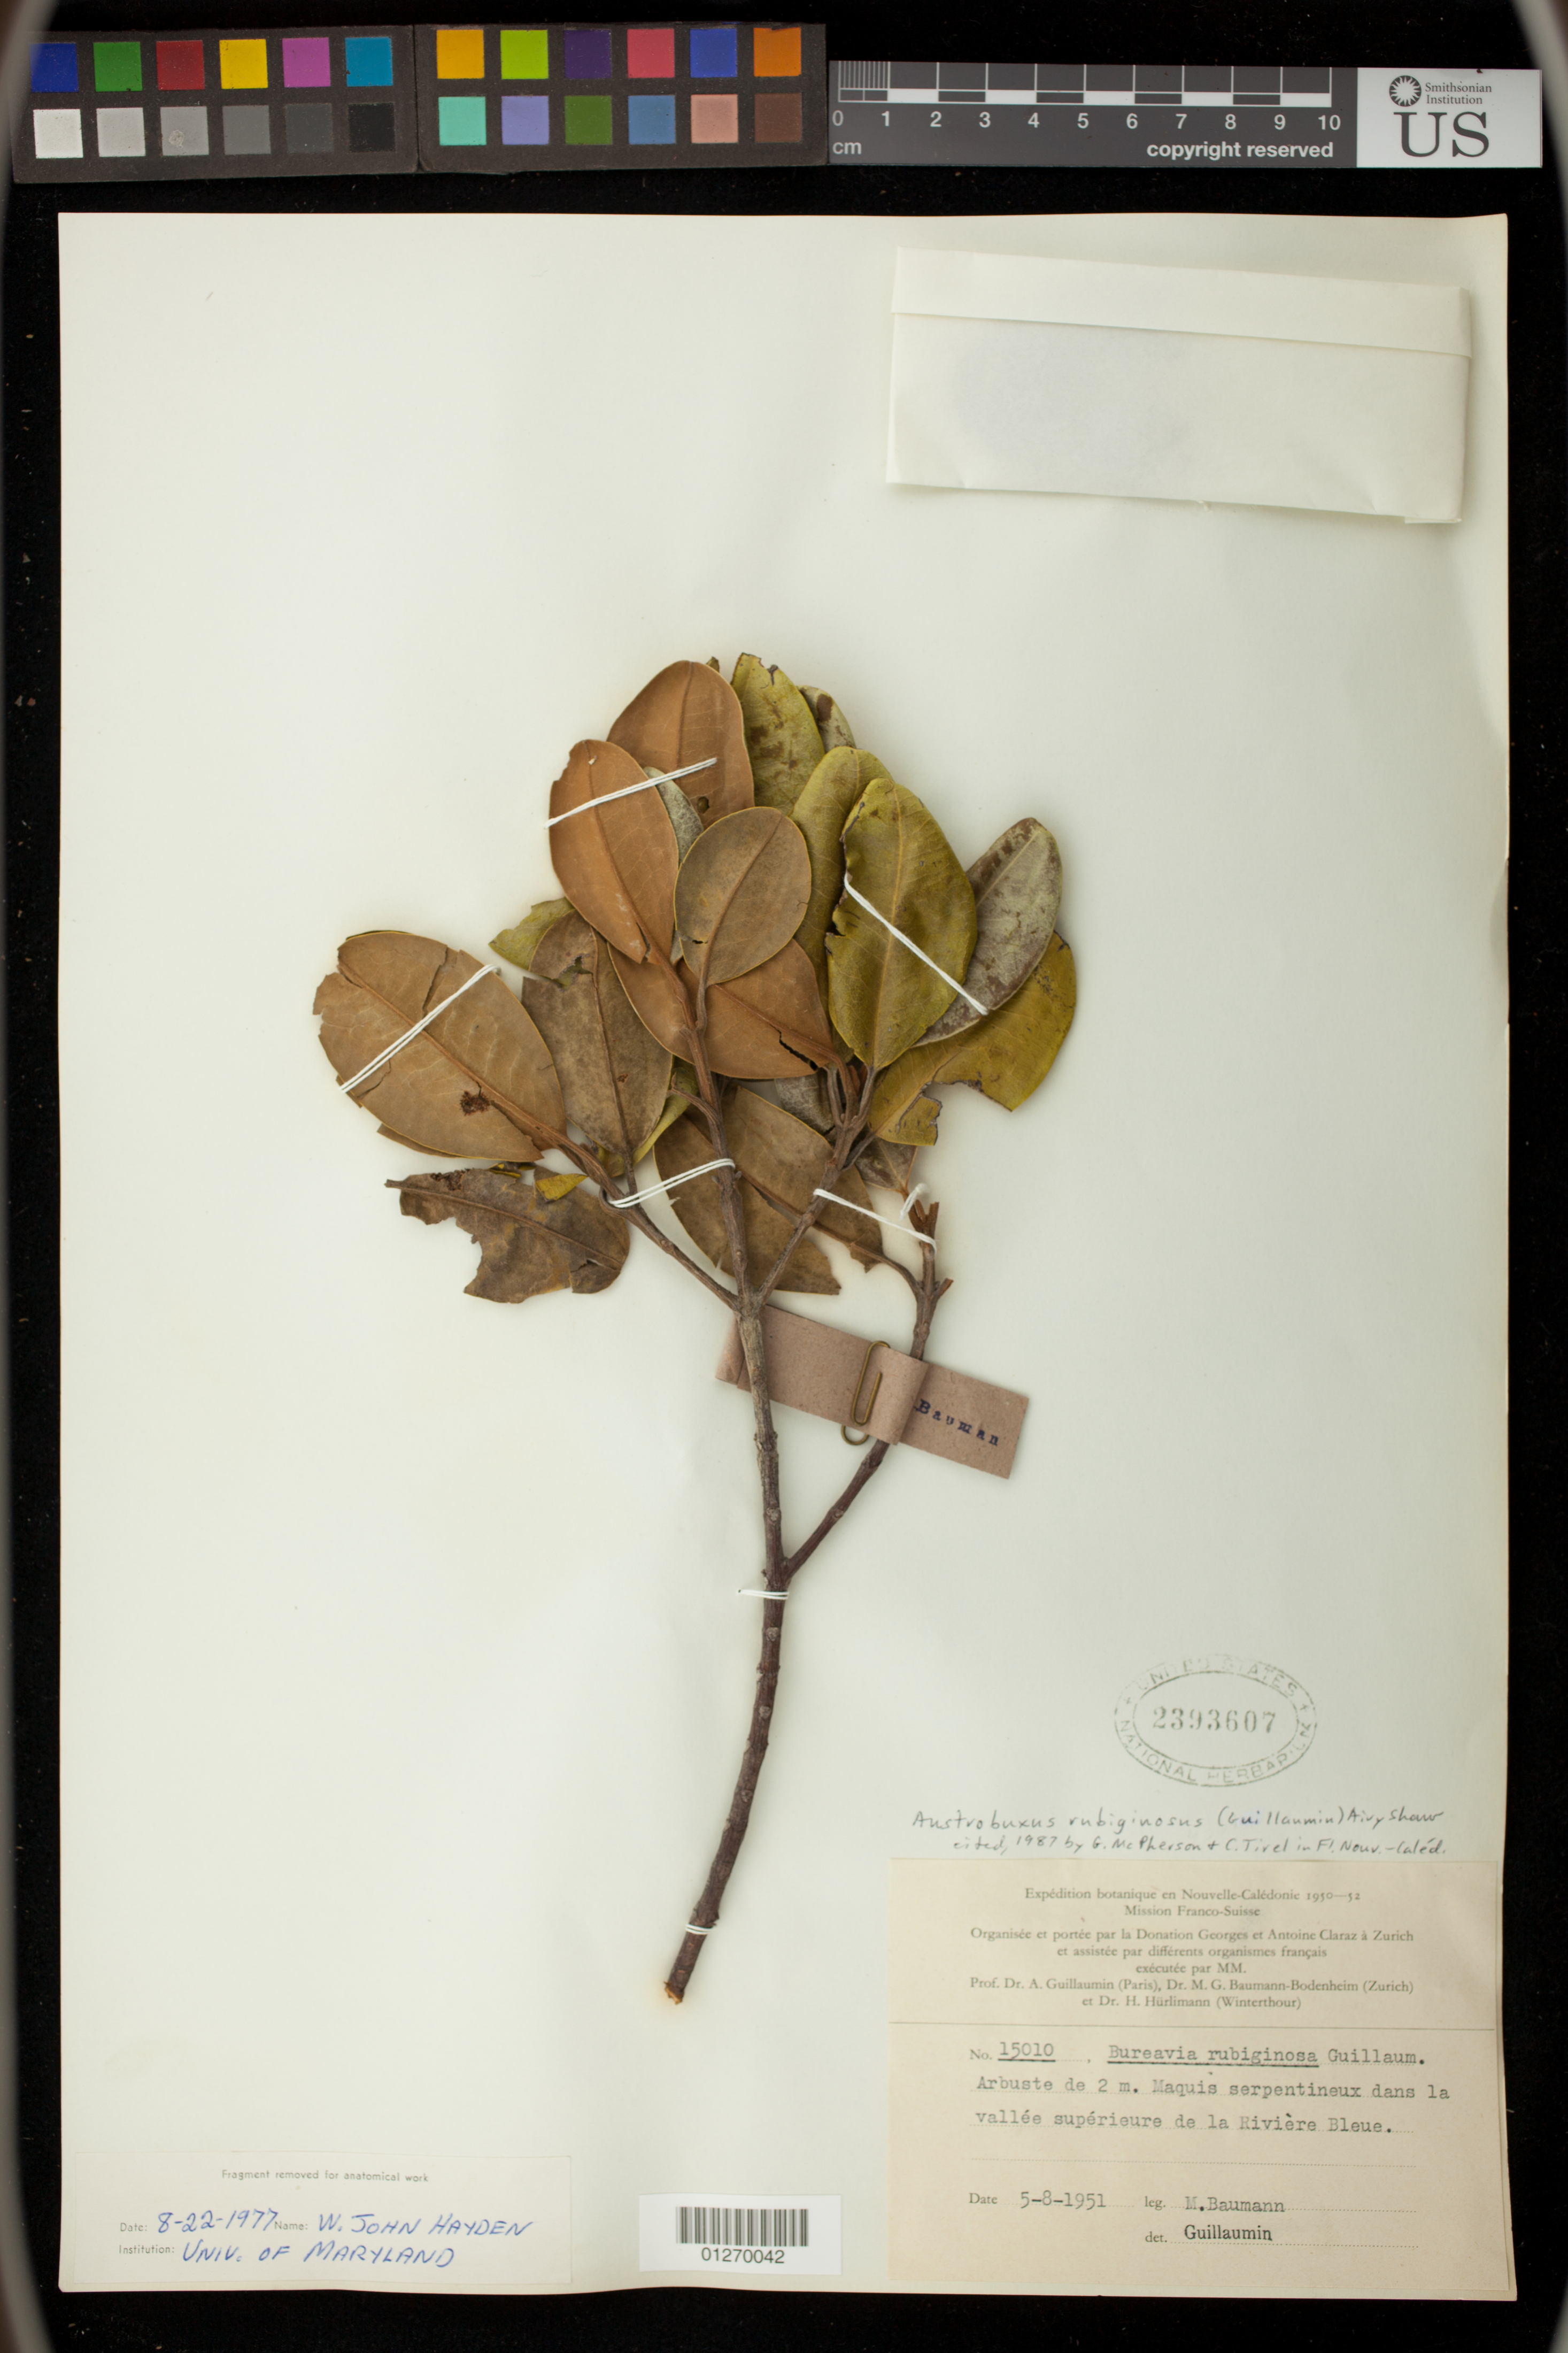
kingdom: Plantae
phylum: Tracheophyta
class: Magnoliopsida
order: Malpighiales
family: Picrodendraceae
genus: Austrobuxus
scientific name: Austrobuxus rubiginosus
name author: (Guillaumin) Airy Shaw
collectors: A. Guillaumin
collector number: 15010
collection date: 1951-05-08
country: New Caledonia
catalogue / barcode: US 2393607